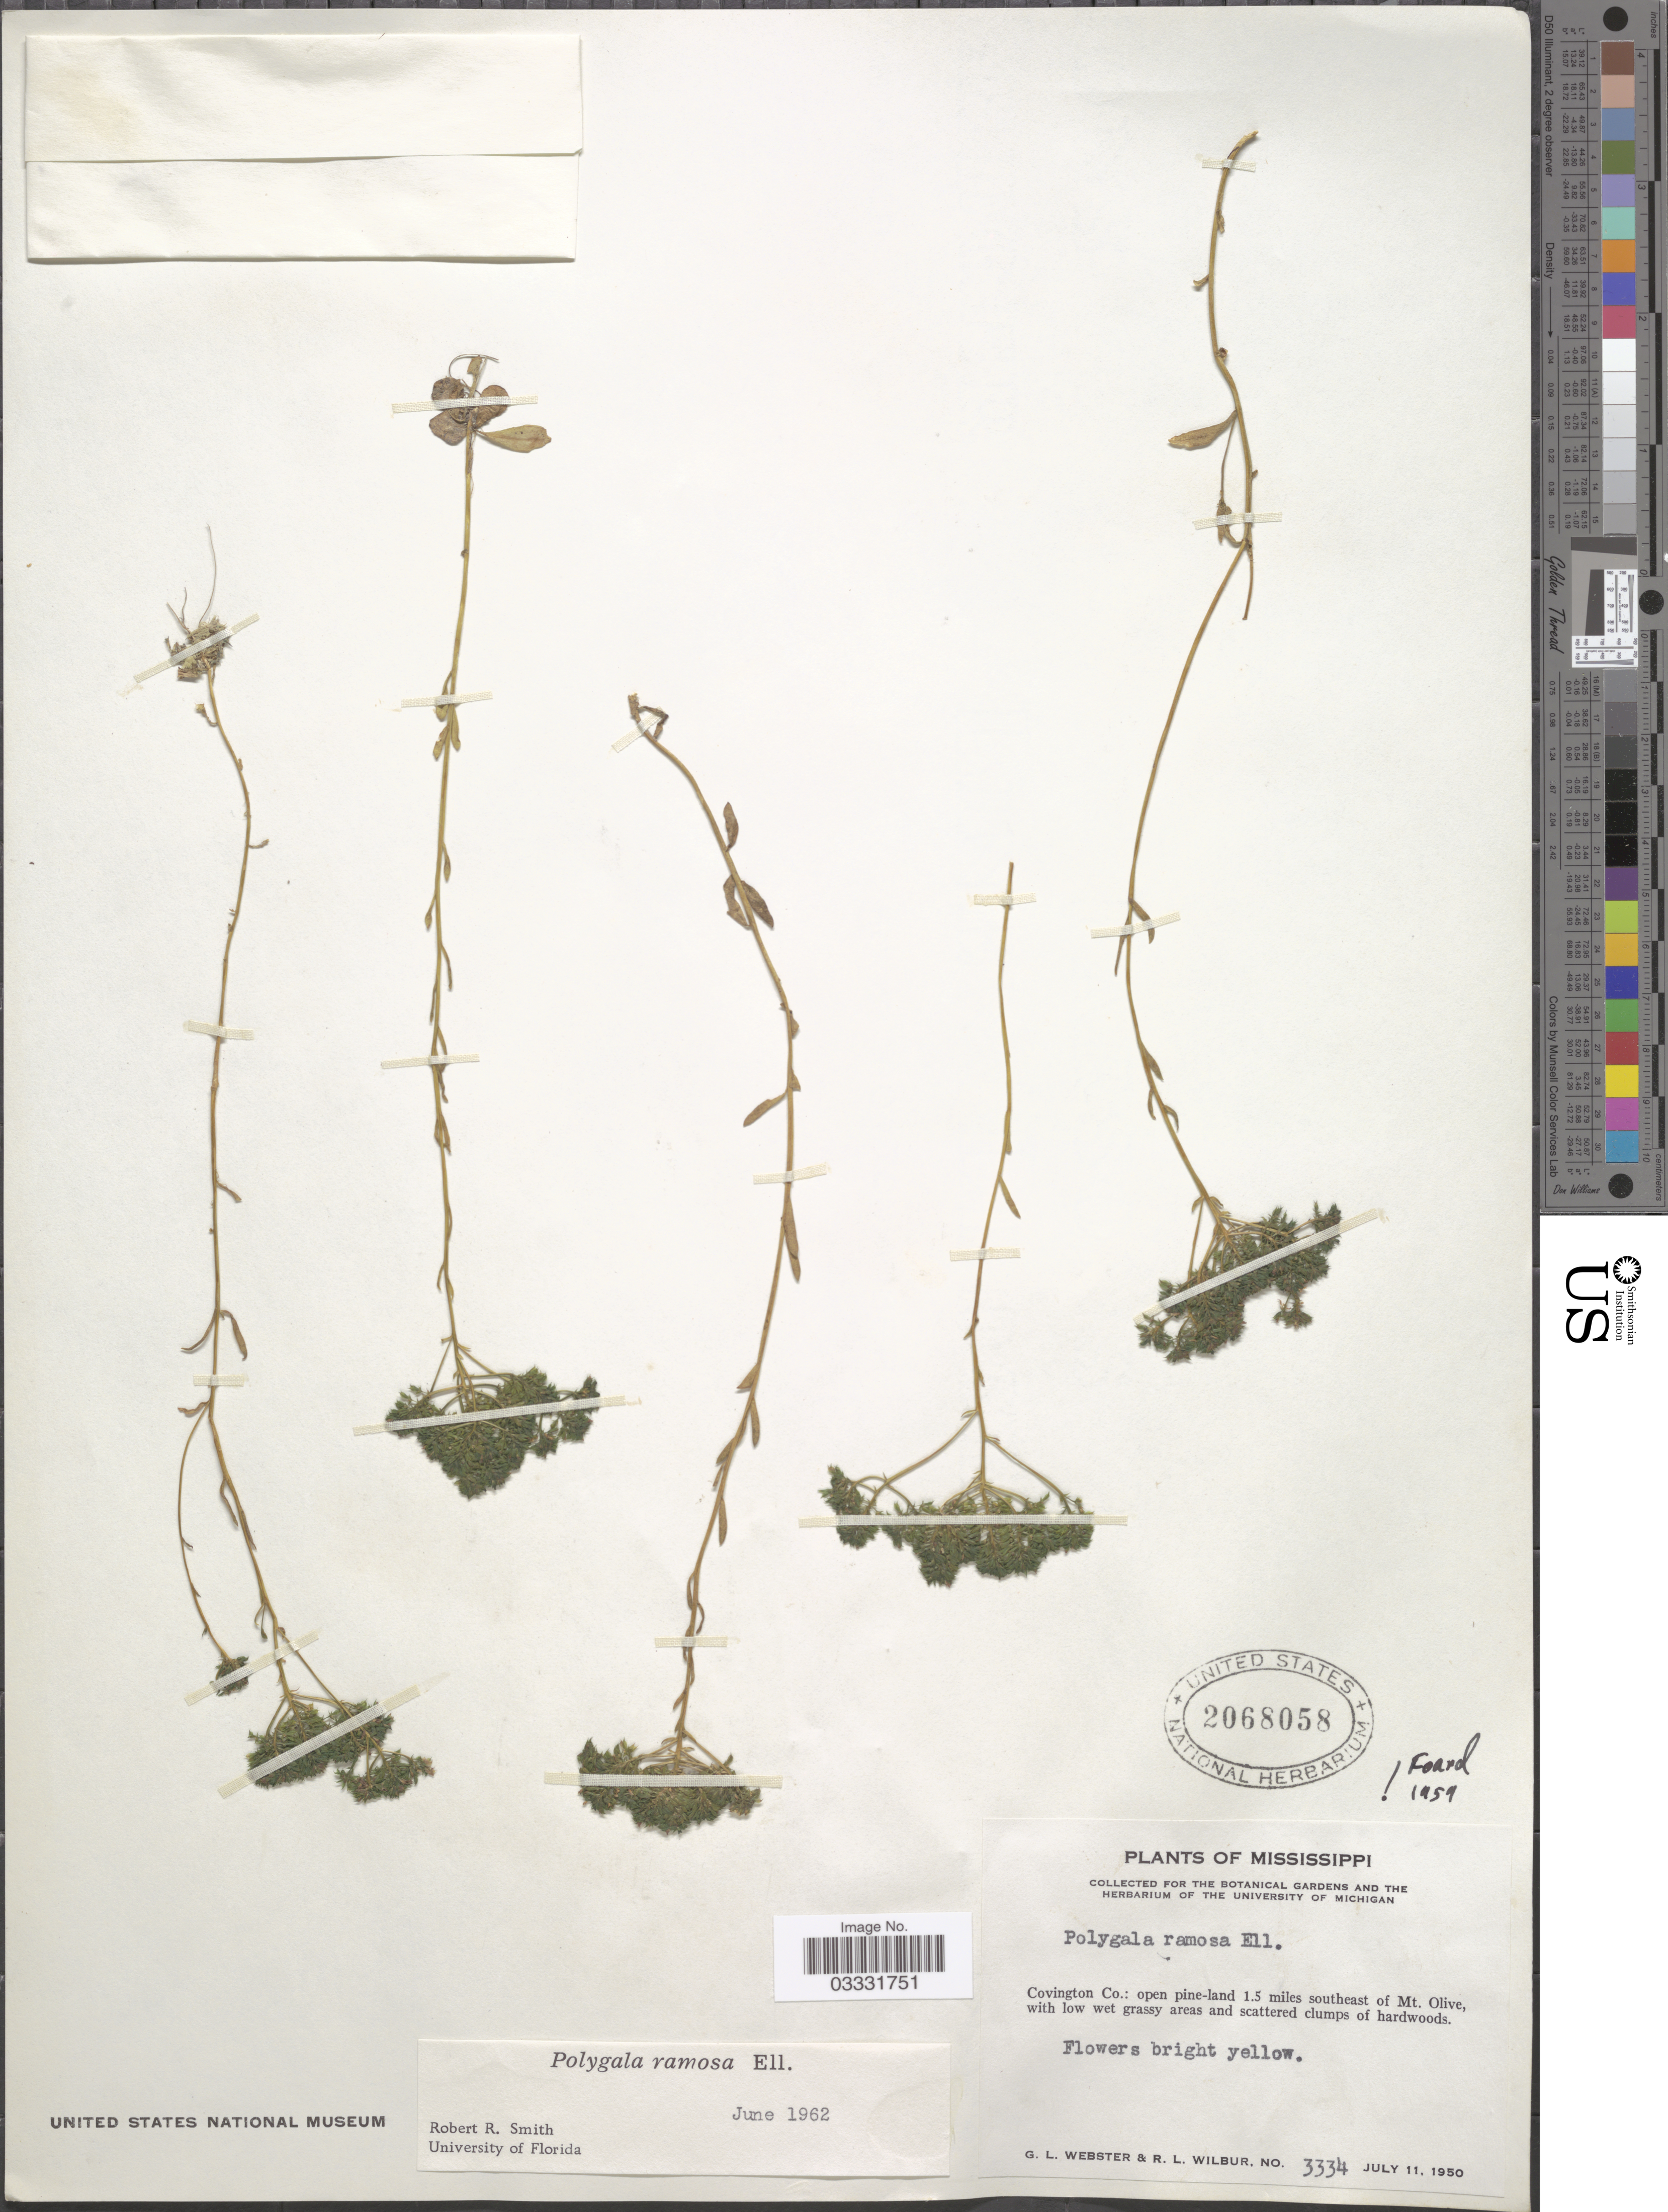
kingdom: Plantae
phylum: Tracheophyta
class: Magnoliopsida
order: Fabales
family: Polygalaceae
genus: Polygala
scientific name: Polygala ramosa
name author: Elliott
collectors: G. L. Webster & R. L. Wilbur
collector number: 3334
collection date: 1950-07-11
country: United States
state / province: Mississippi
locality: Covington Co.: open pine-land 1.5 miles southeast of Mt. Olive.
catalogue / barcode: US 2068058